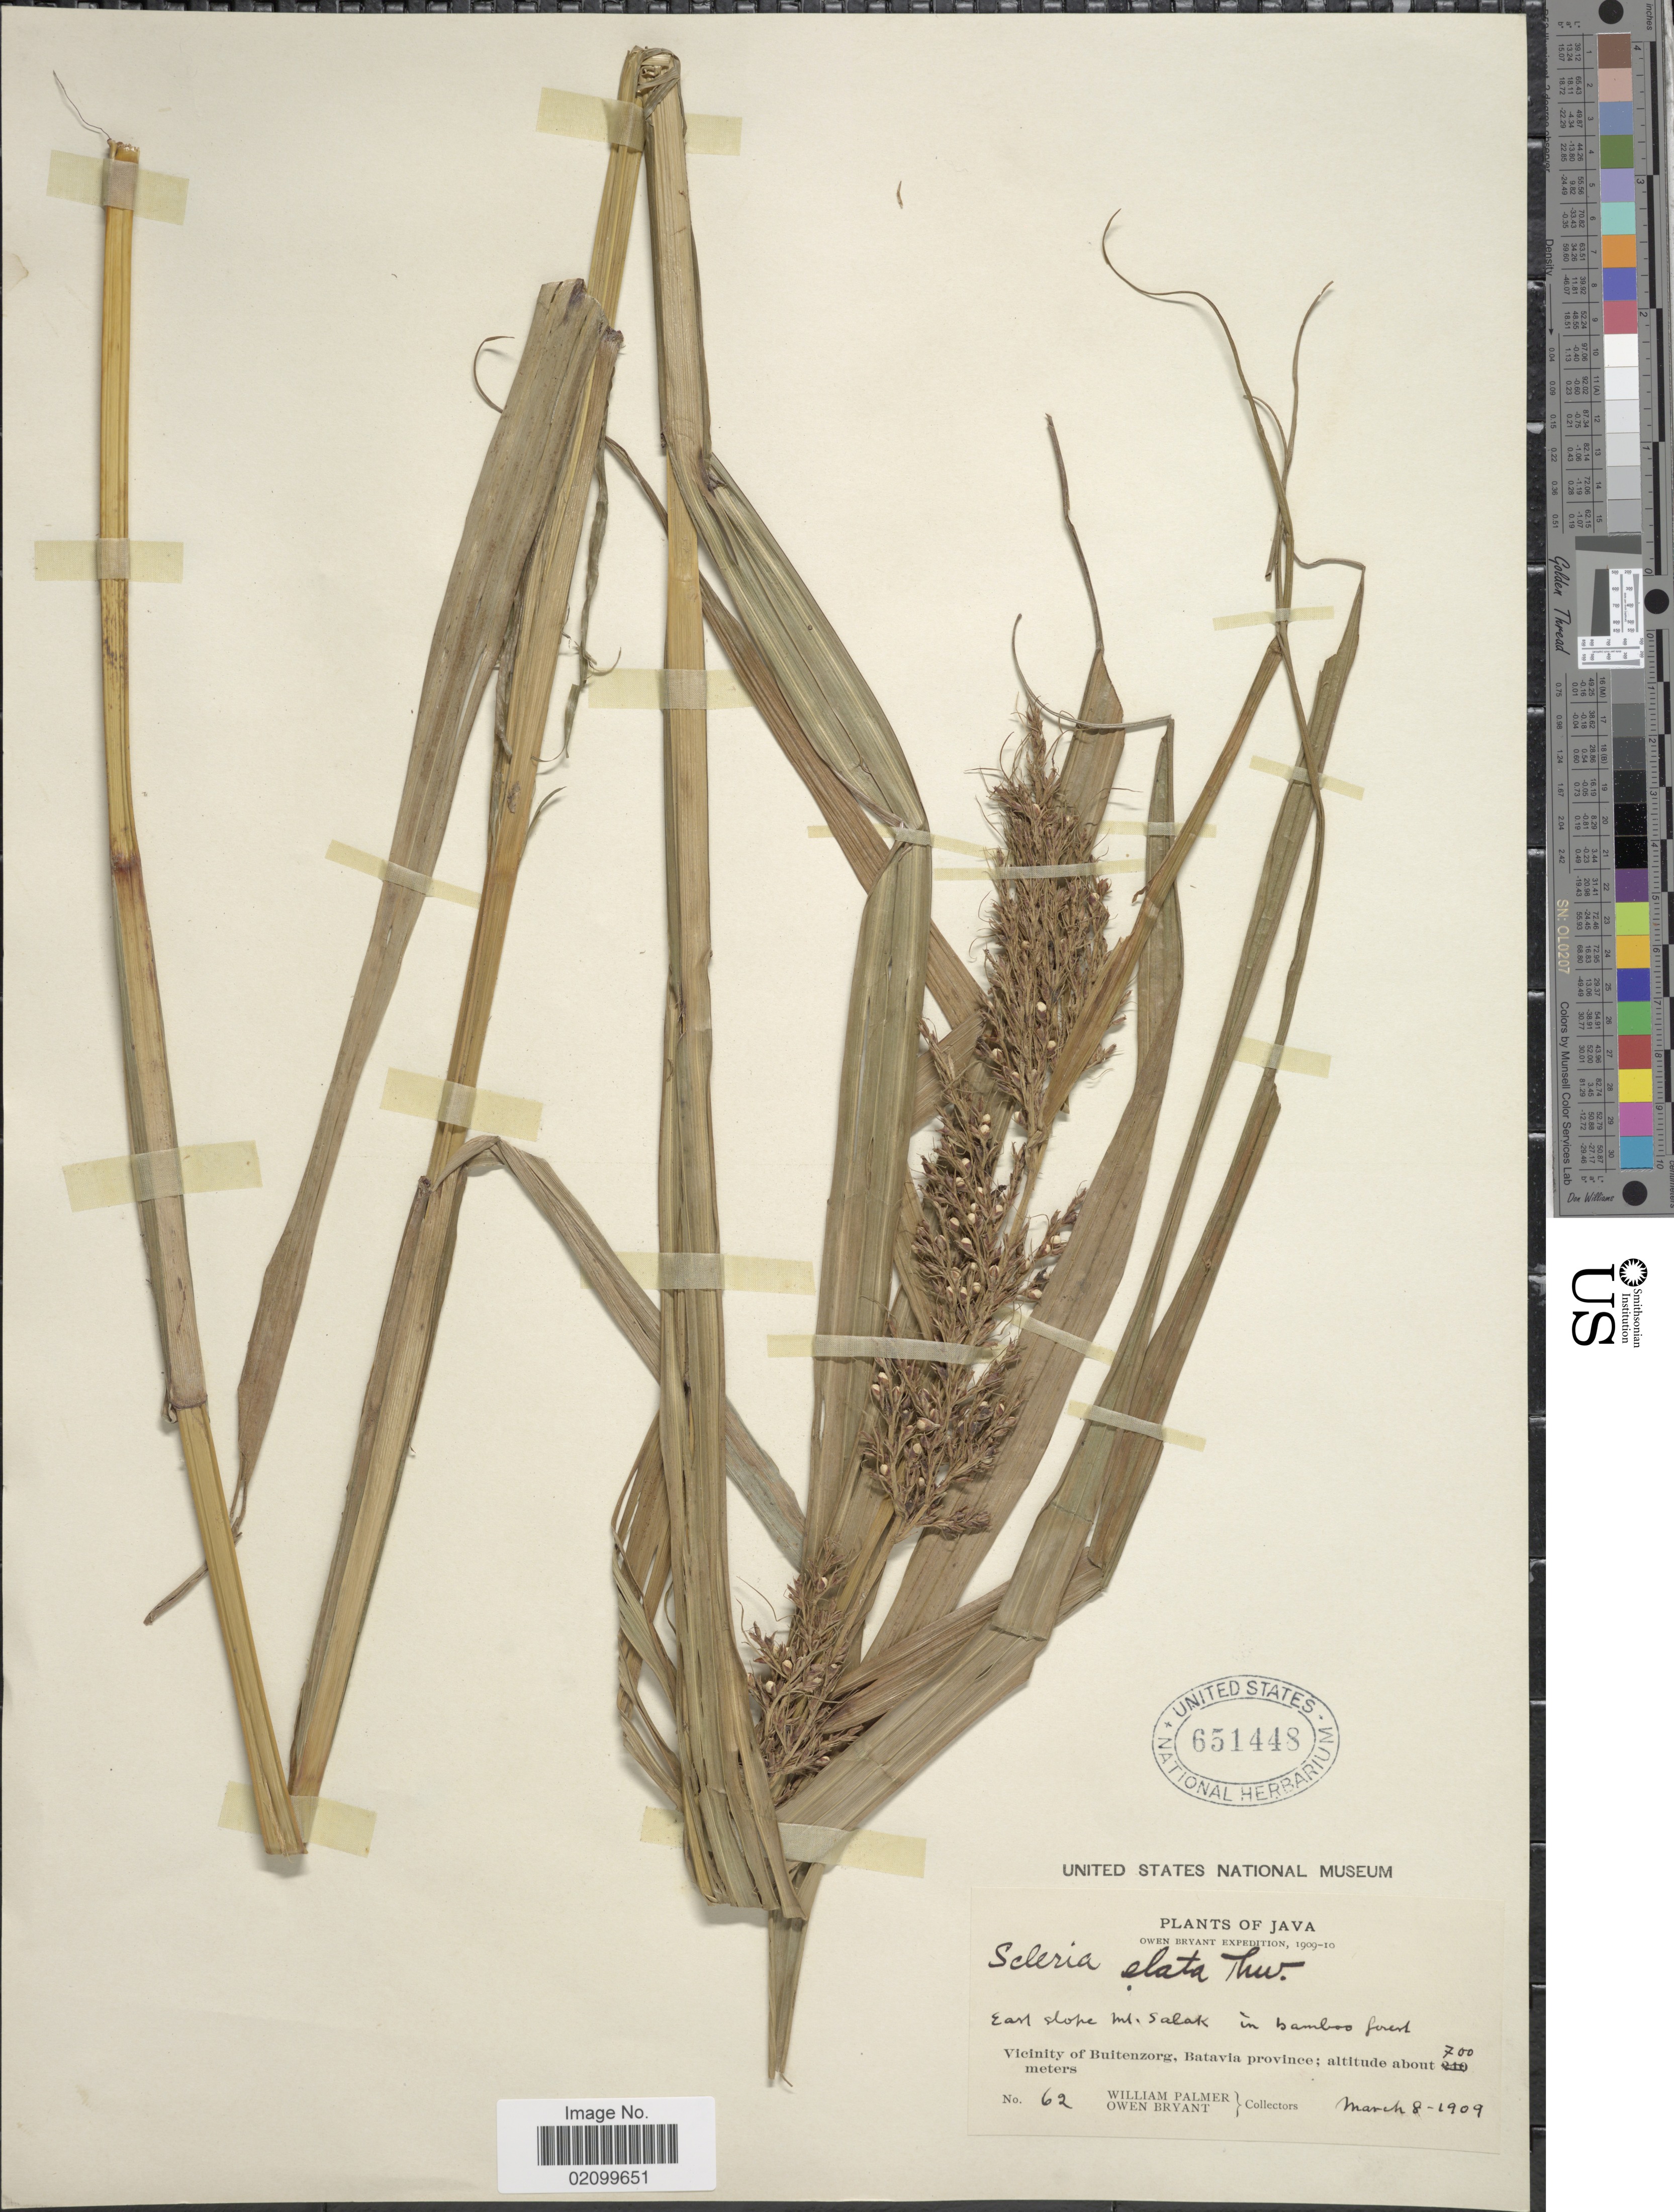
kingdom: Plantae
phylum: Tracheophyta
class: Liliopsida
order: Poales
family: Cyperaceae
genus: Scleria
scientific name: Scleria terrestris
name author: (L.) Fassett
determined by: Strong, Mark T., (BOT), Smithsonian Institution - National Museum of Natural History (UNITED STATES)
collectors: W. Palmer & O. Bryant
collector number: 62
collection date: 1909-03-08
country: Indonesia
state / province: Java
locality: East slope of Mt. Salak in bamboo forest. Vicinity of Buitenzorg, Batavia province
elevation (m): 700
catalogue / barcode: US 651448